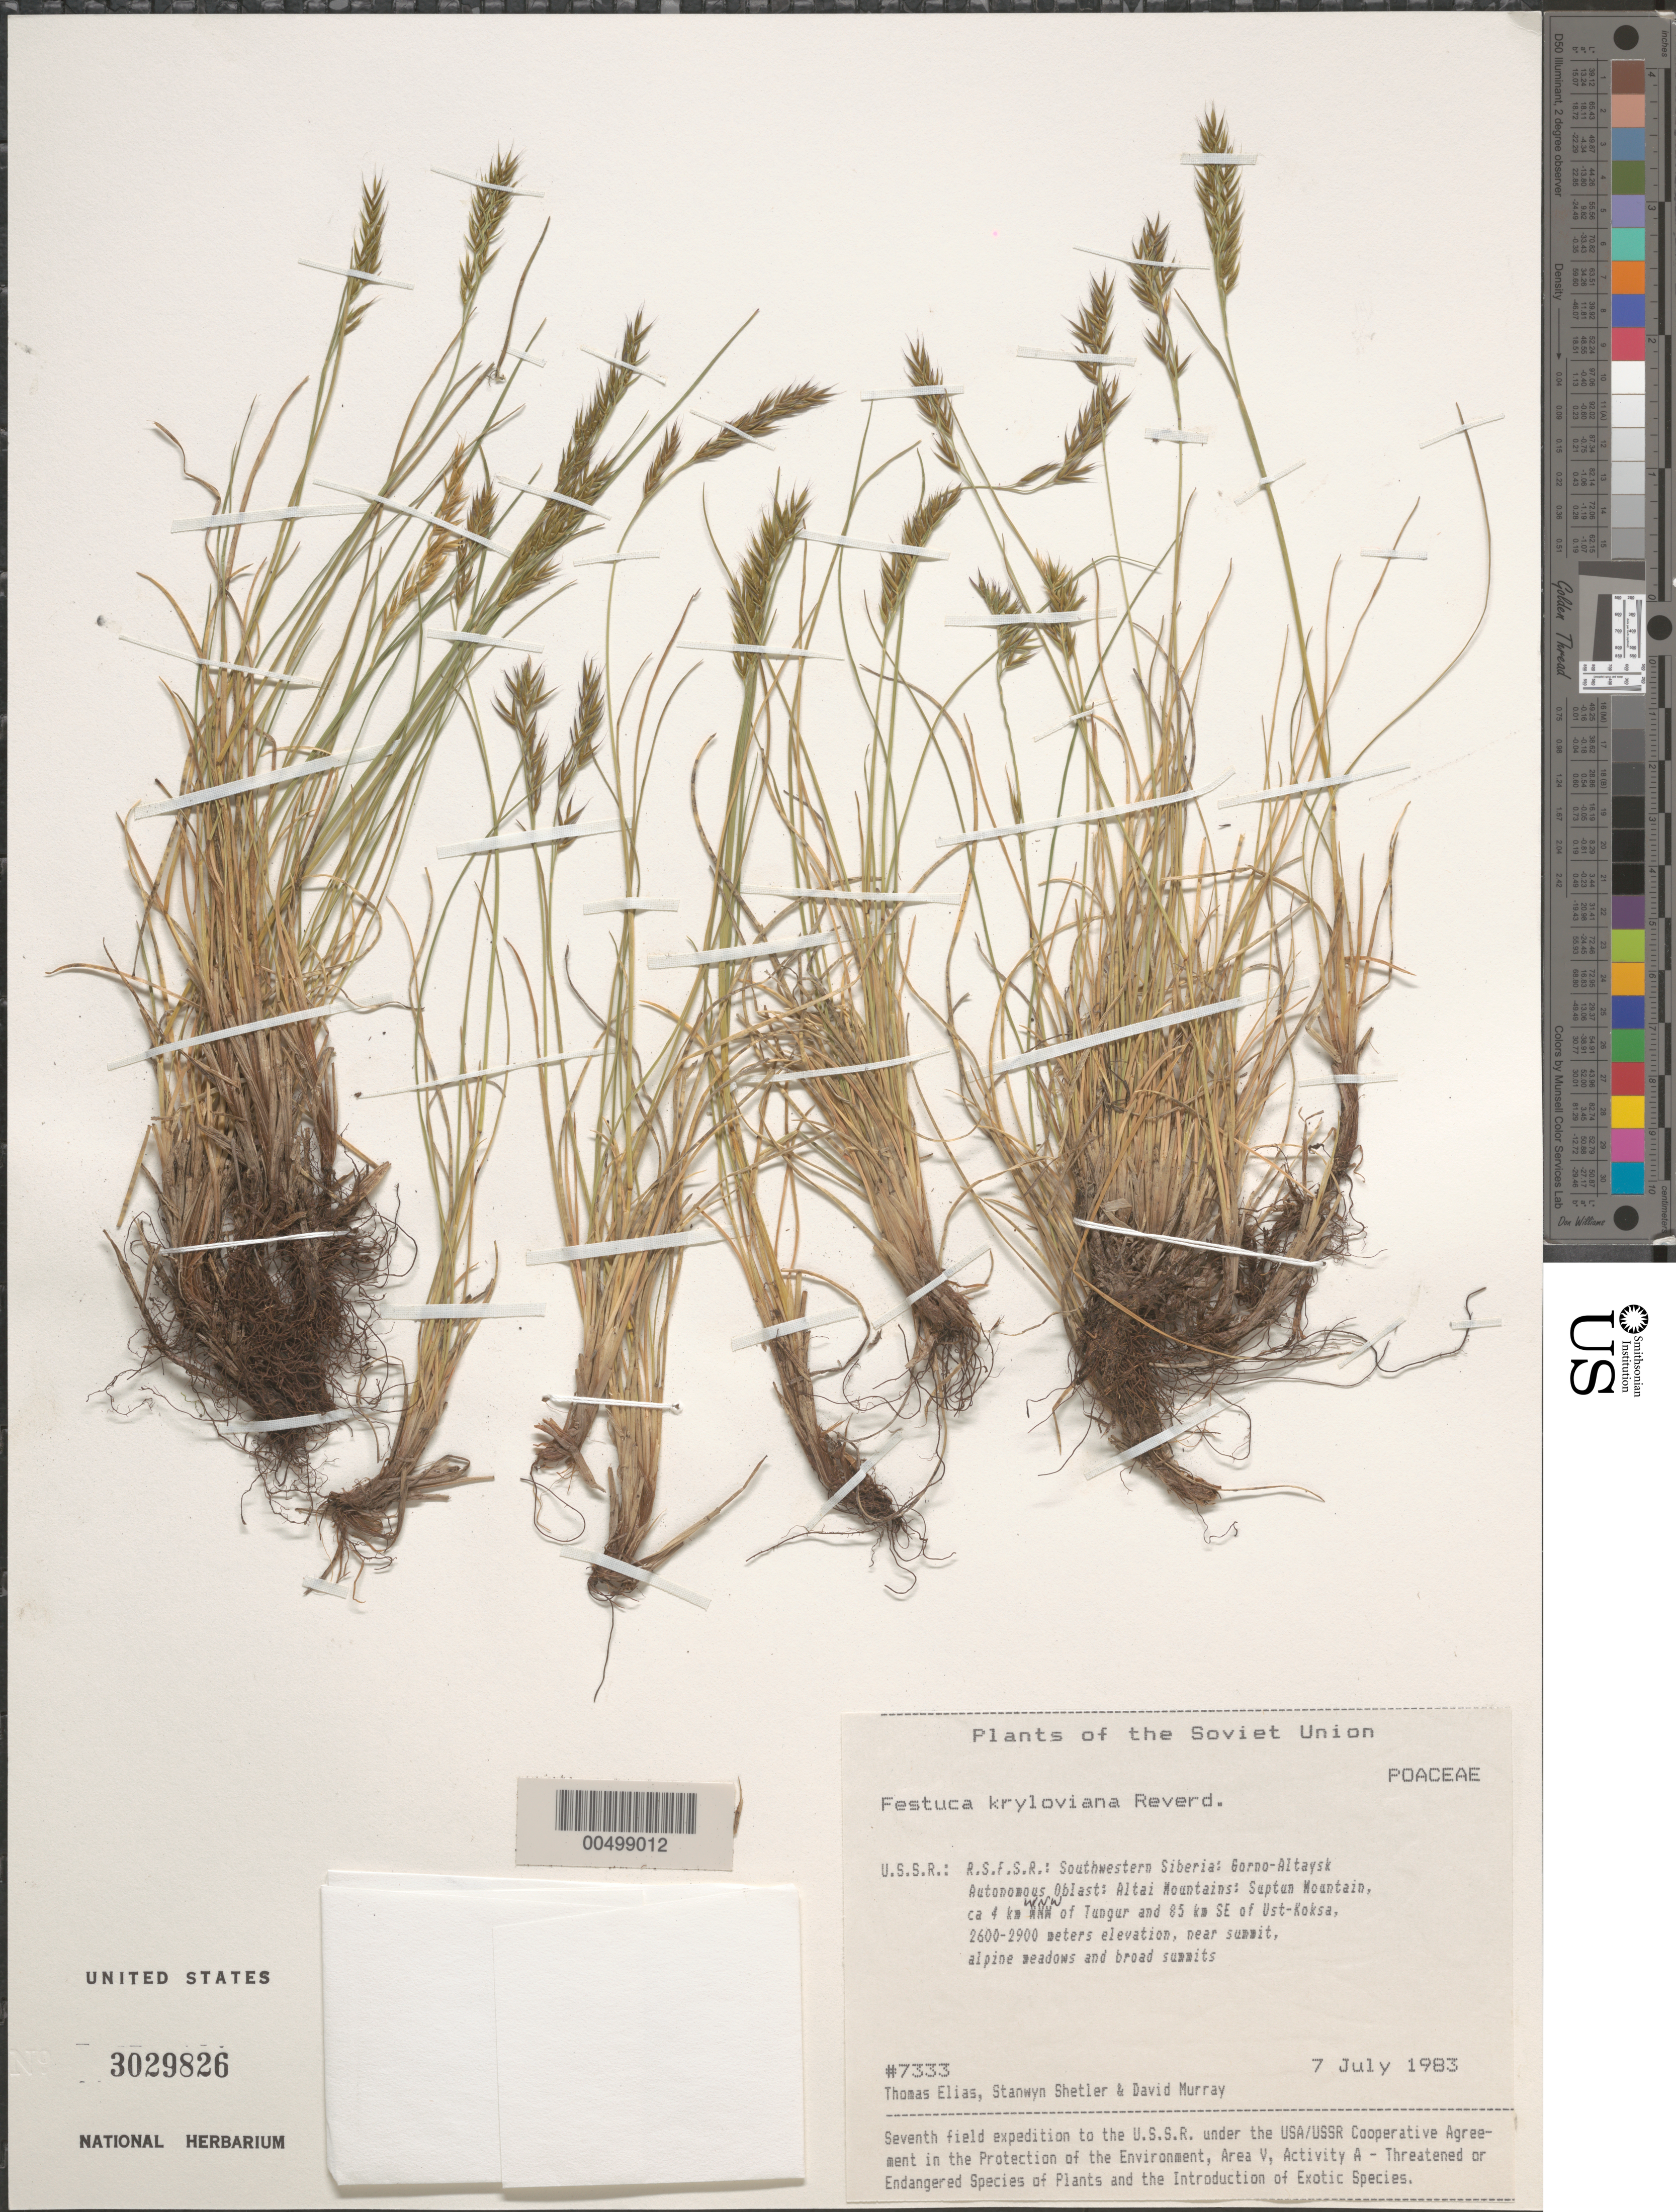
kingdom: Plantae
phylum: Tracheophyta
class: Liliopsida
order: Poales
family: Poaceae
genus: Festuca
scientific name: Festuca kryloviana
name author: Reverd.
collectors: T. Elias, S. Shetler & D. F. Murray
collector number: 7333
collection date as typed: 07 Jul 1983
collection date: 1983-07-07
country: Russian Federation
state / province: Altai Republic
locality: Altai Mountains, Suptun Mountain, ca. 4 km WNW of Tungur and 85 km SE of Ust-Koksa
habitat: near summit; alpine meadows and broad summits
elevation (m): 2600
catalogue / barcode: US 3029826